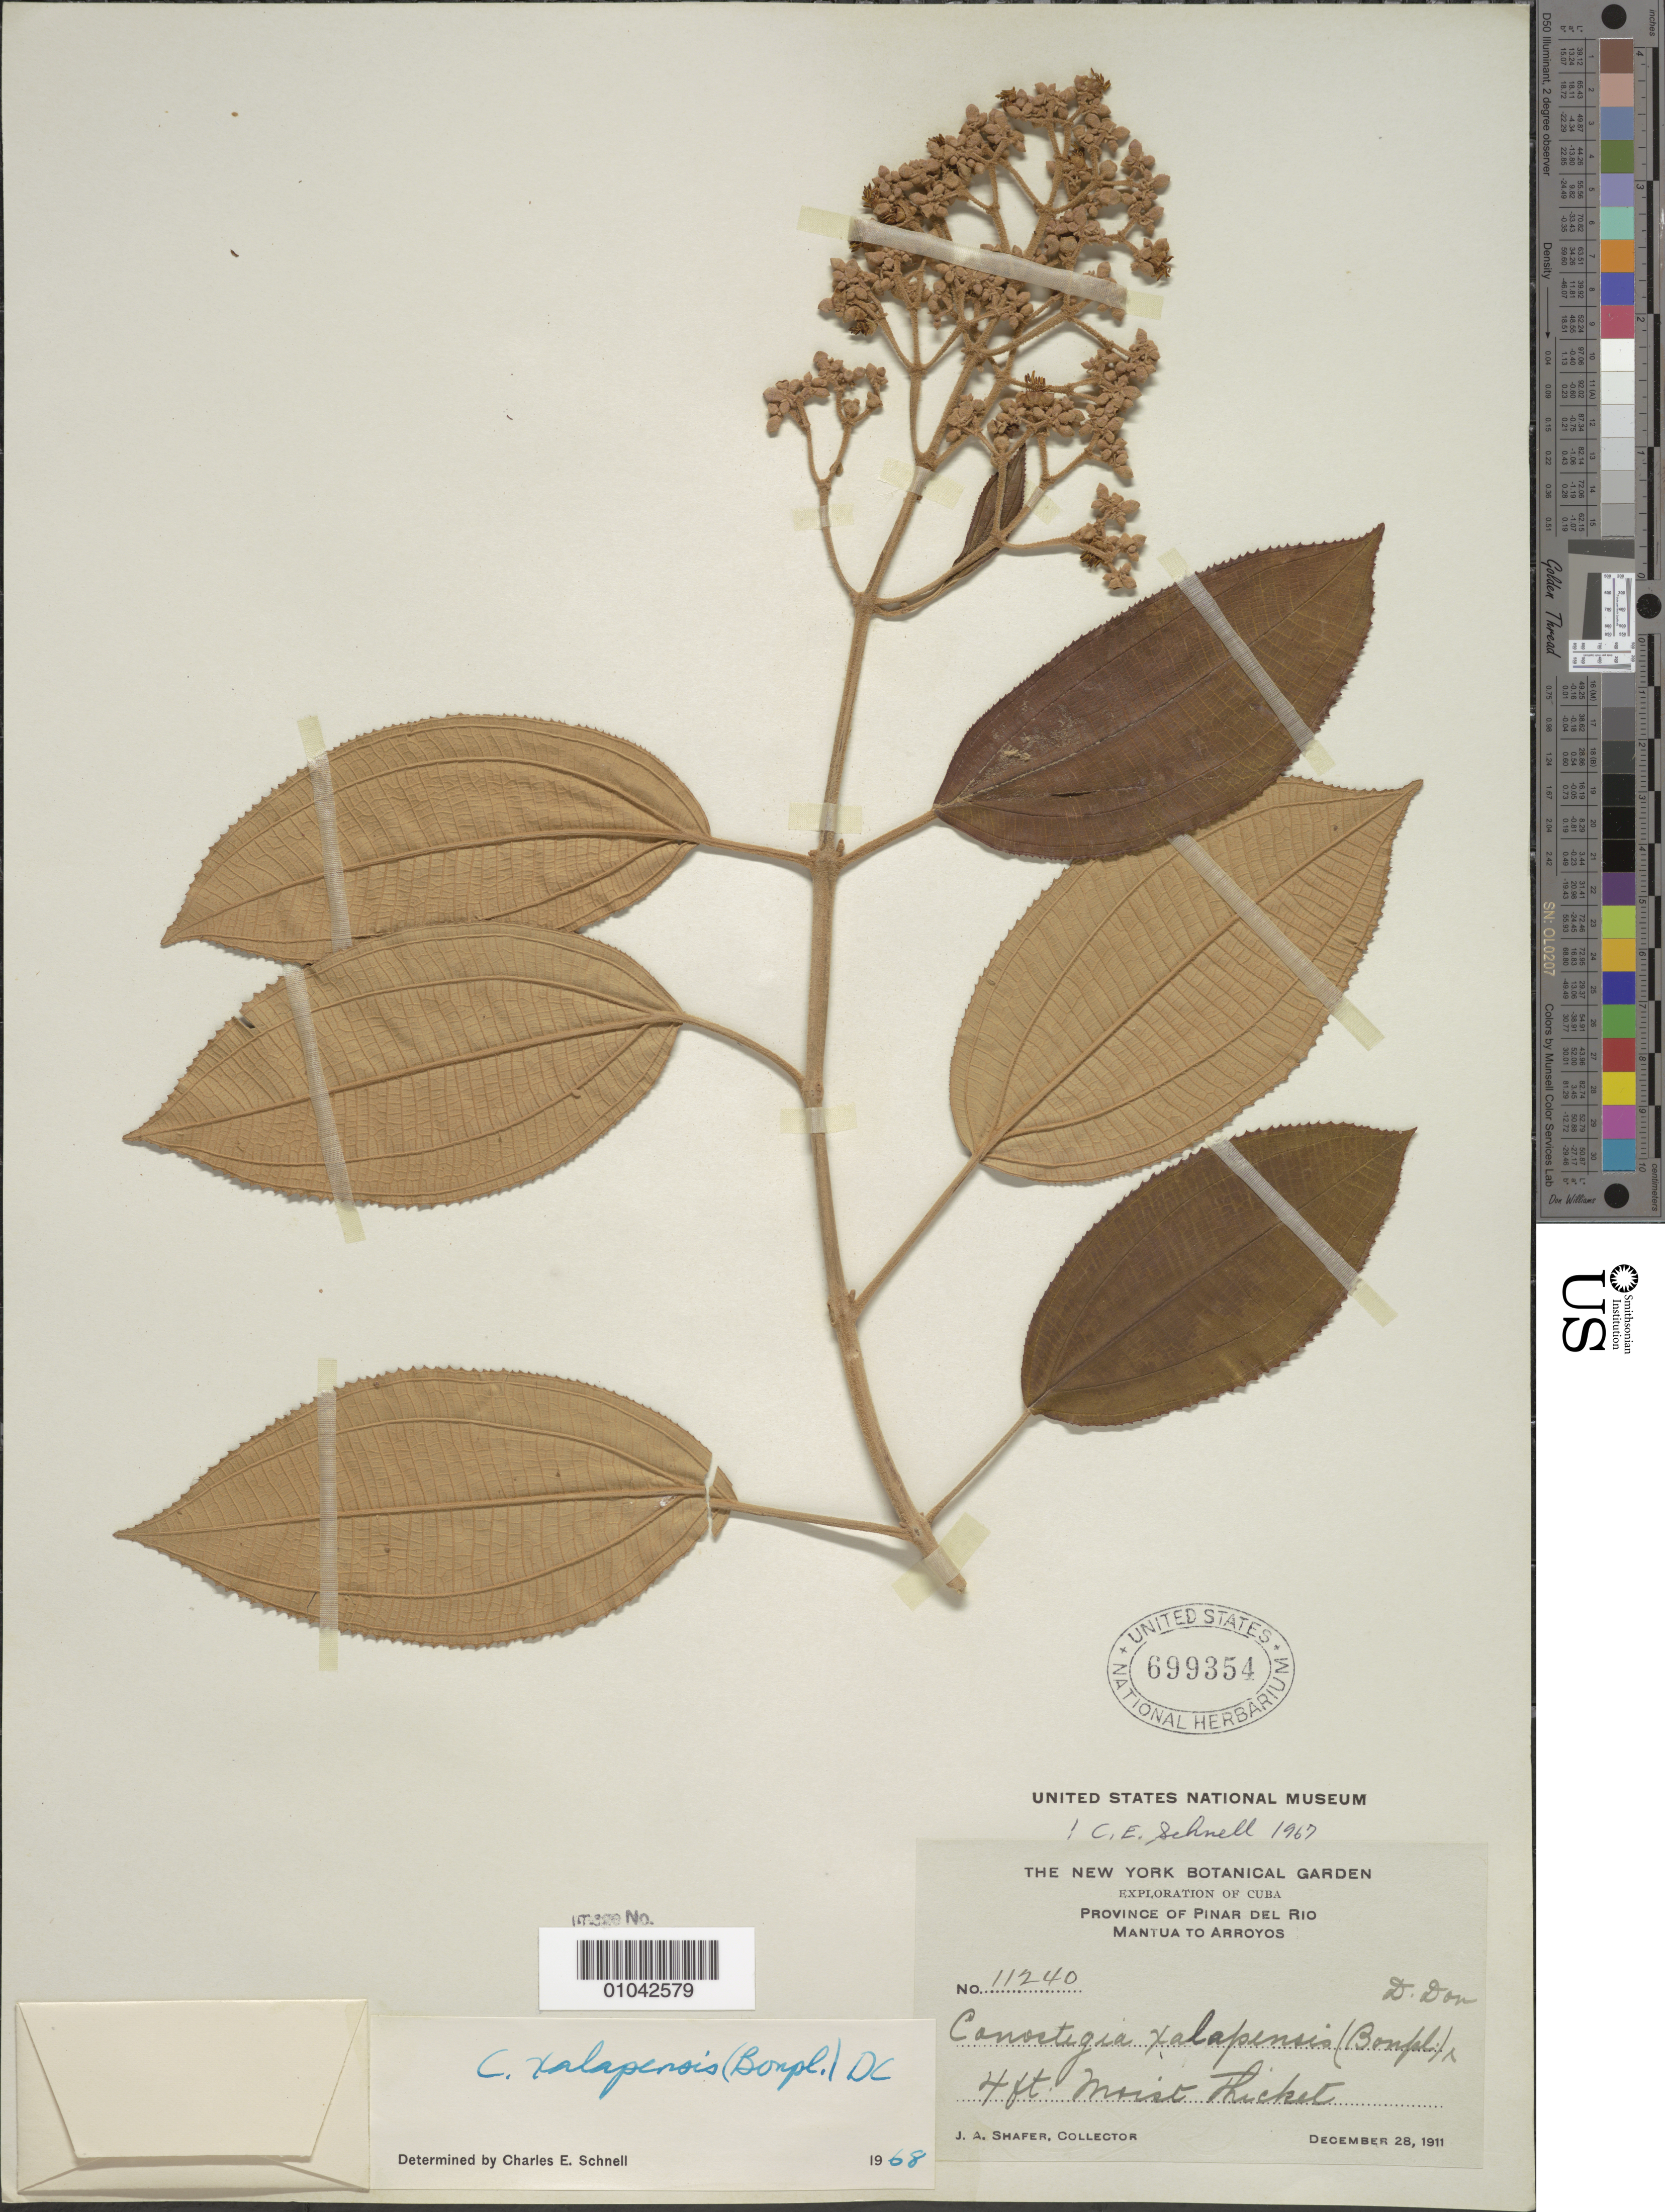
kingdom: Plantae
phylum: Tracheophyta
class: Magnoliopsida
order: Myrtales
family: Melastomataceae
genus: Conostegia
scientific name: Conostegia xylapensis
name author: (Bonpl.) D. Don ex DC.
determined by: Schnell, C. E.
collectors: J. A. Shafer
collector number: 11240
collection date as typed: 28 Dec 1911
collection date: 1911-10-28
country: Cuba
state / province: Pinar del Rio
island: Cuba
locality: Mantua to Arroyos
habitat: Moist thicket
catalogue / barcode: US 699354